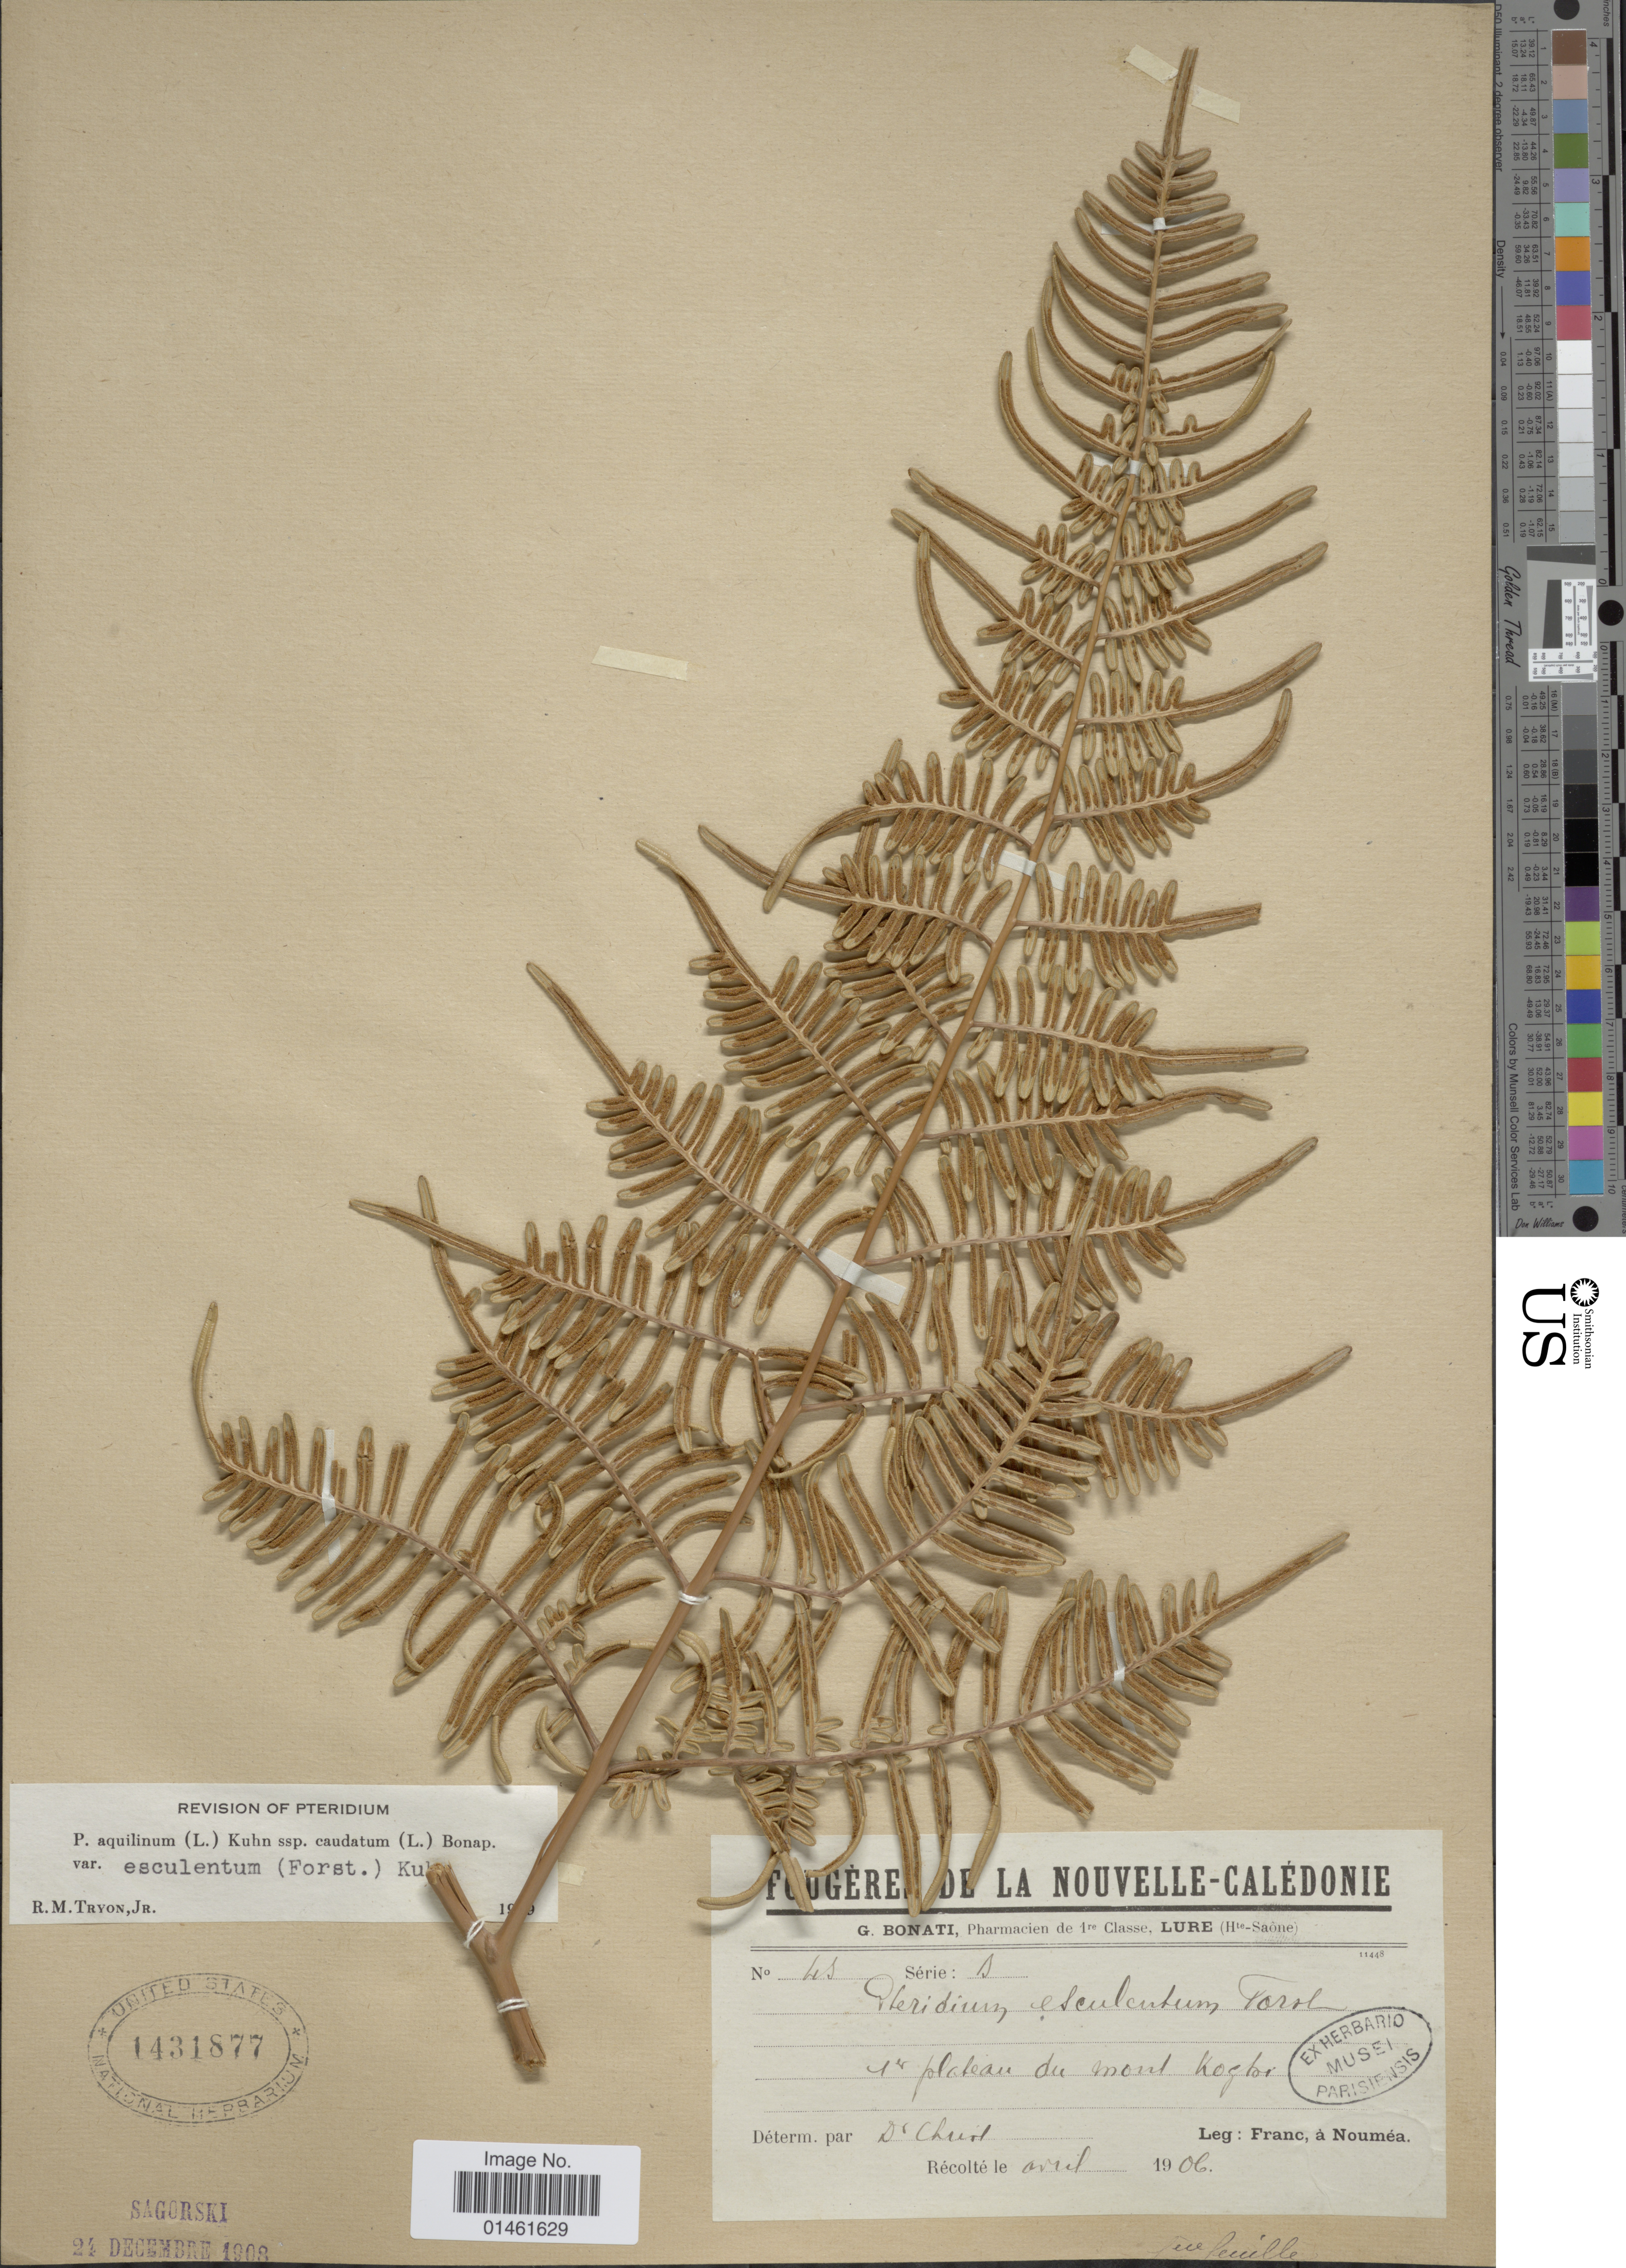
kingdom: Plantae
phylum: Tracheophyta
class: Polypodiopsida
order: Polypodiales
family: Dennstaedtiaceae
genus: Pteridium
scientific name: Pteridium esculentum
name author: (G. Forst.) Cockayne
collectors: Franc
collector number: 45 B*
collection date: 1906-04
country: New Caledonia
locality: plateau du mont Koghi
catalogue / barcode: US 1431877